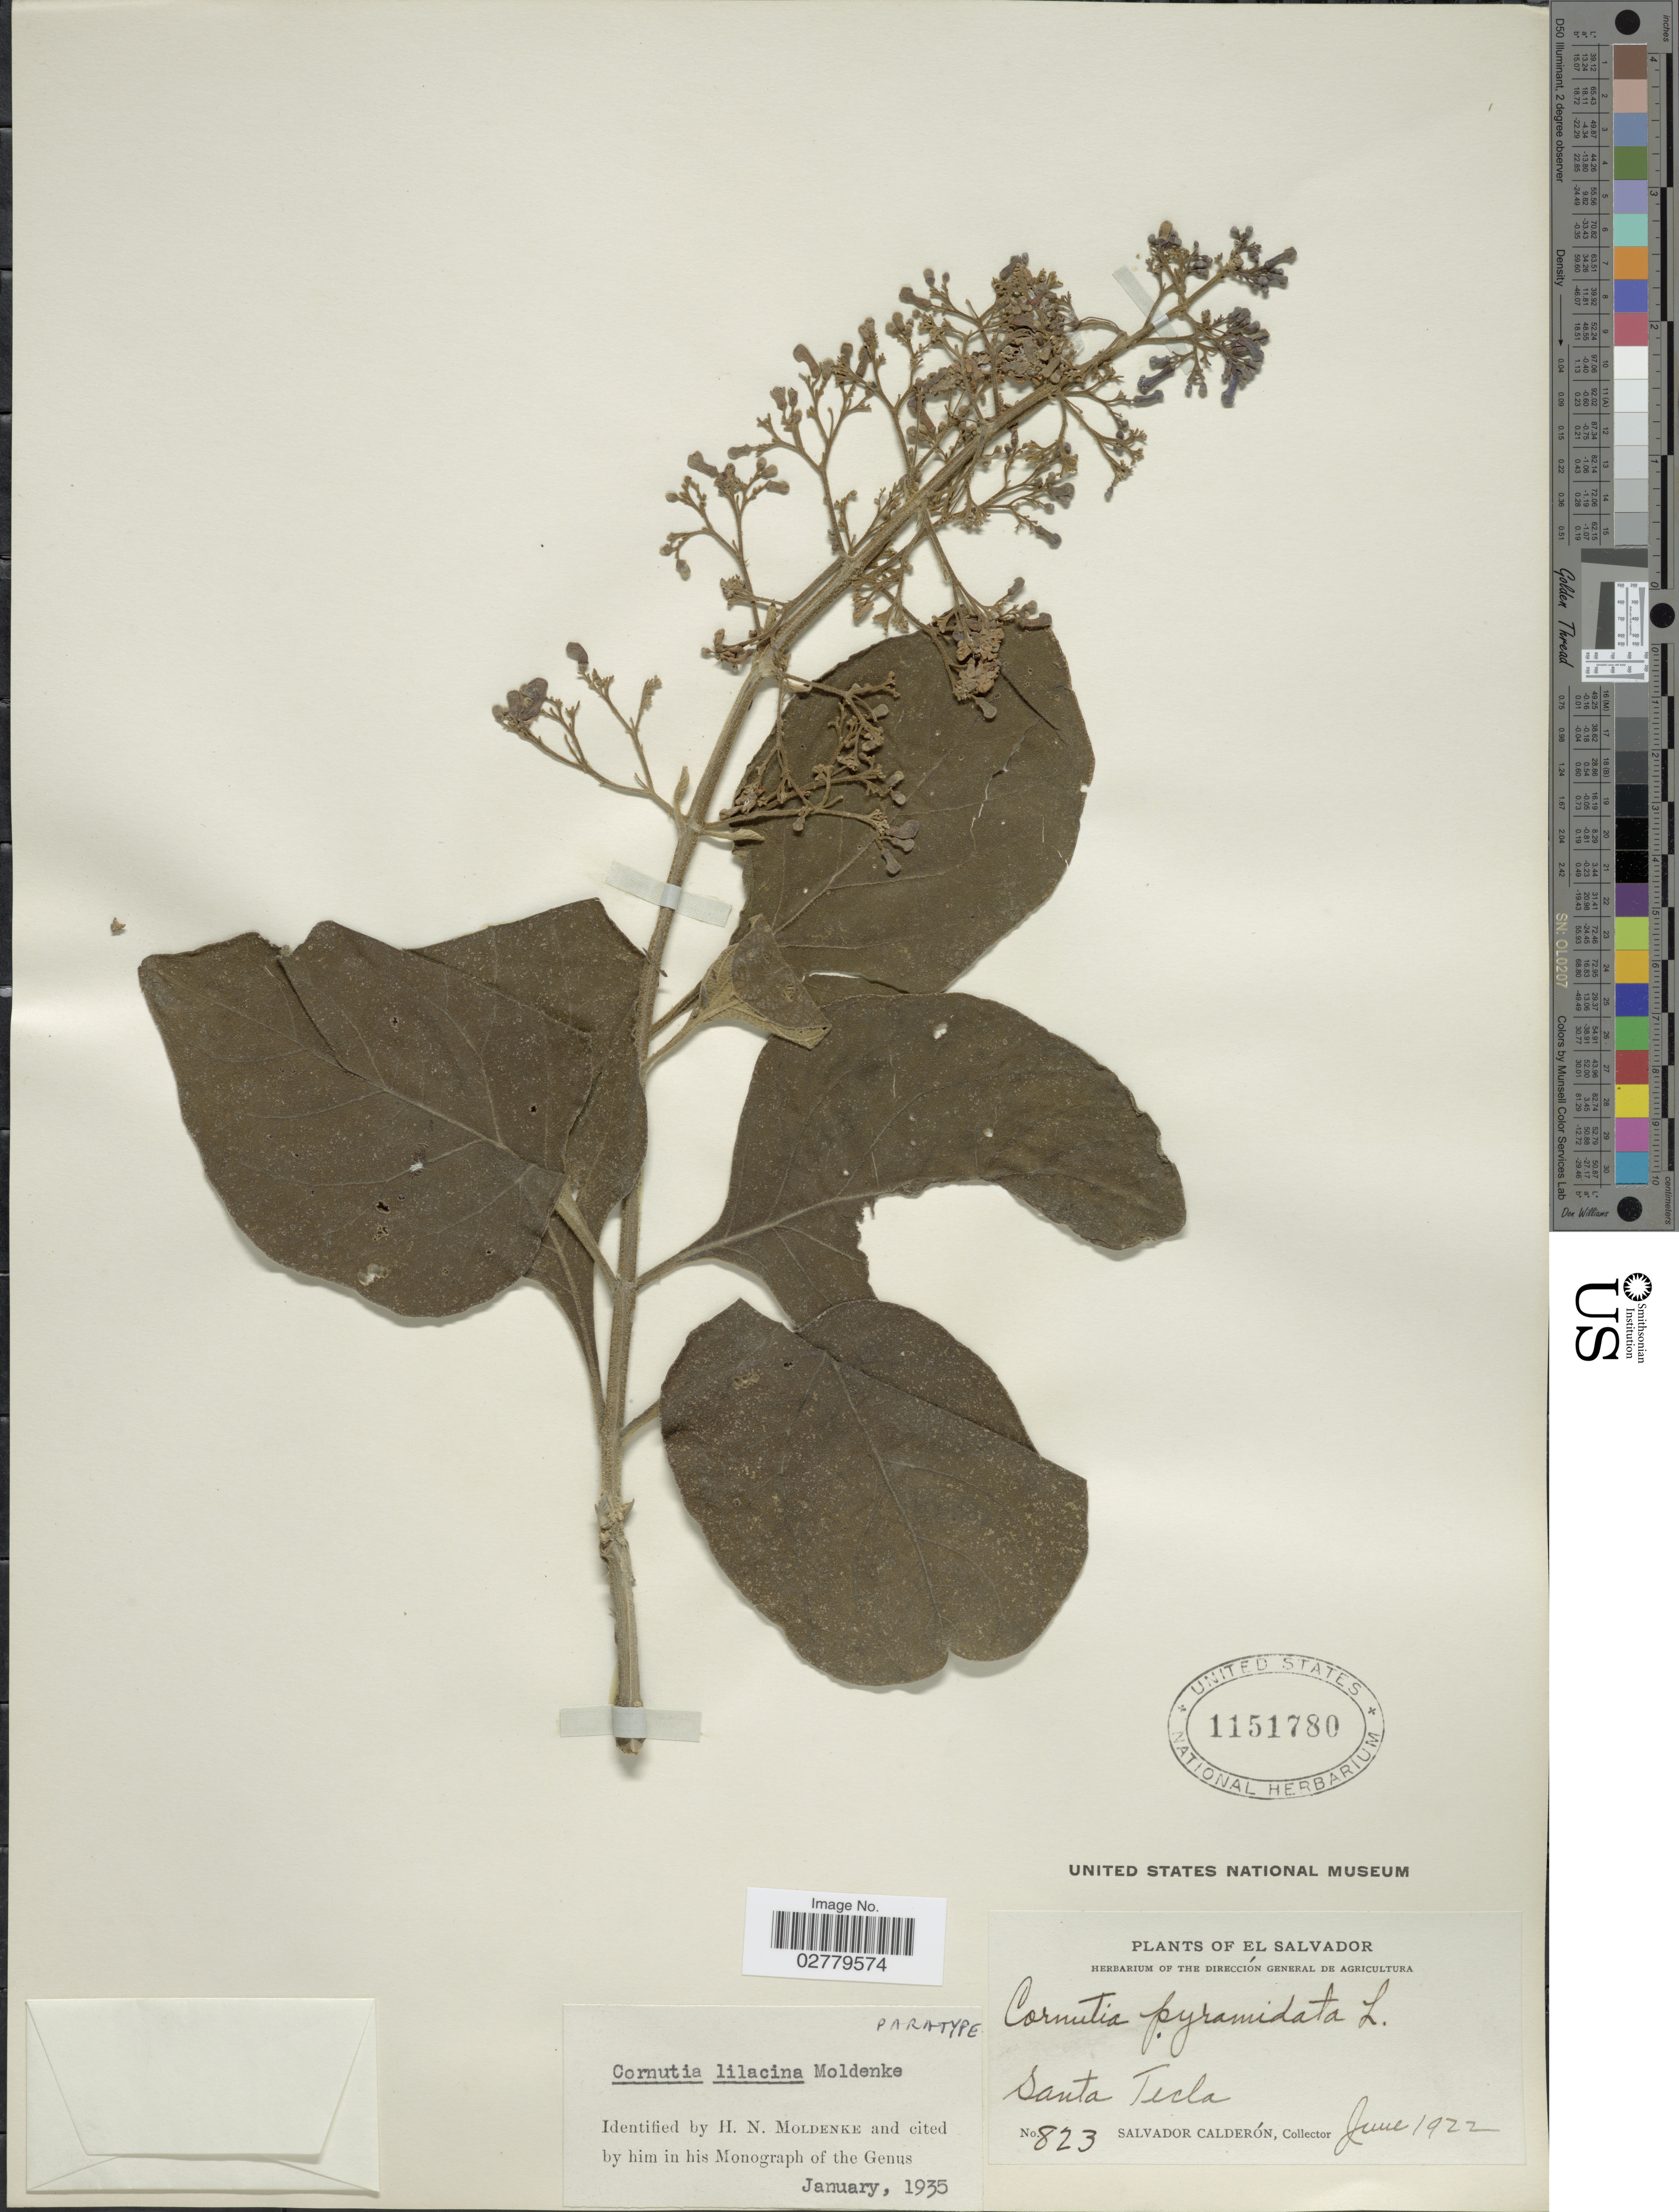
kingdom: Plantae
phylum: Tracheophyta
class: Magnoliopsida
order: Lamiales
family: Lamiaceae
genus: Cornutia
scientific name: Cornutia lilacina var. lilacina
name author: Moldenke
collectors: S. Calderón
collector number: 823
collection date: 1922-06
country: El Salvador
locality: Santa Tecla.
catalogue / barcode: US 1151780